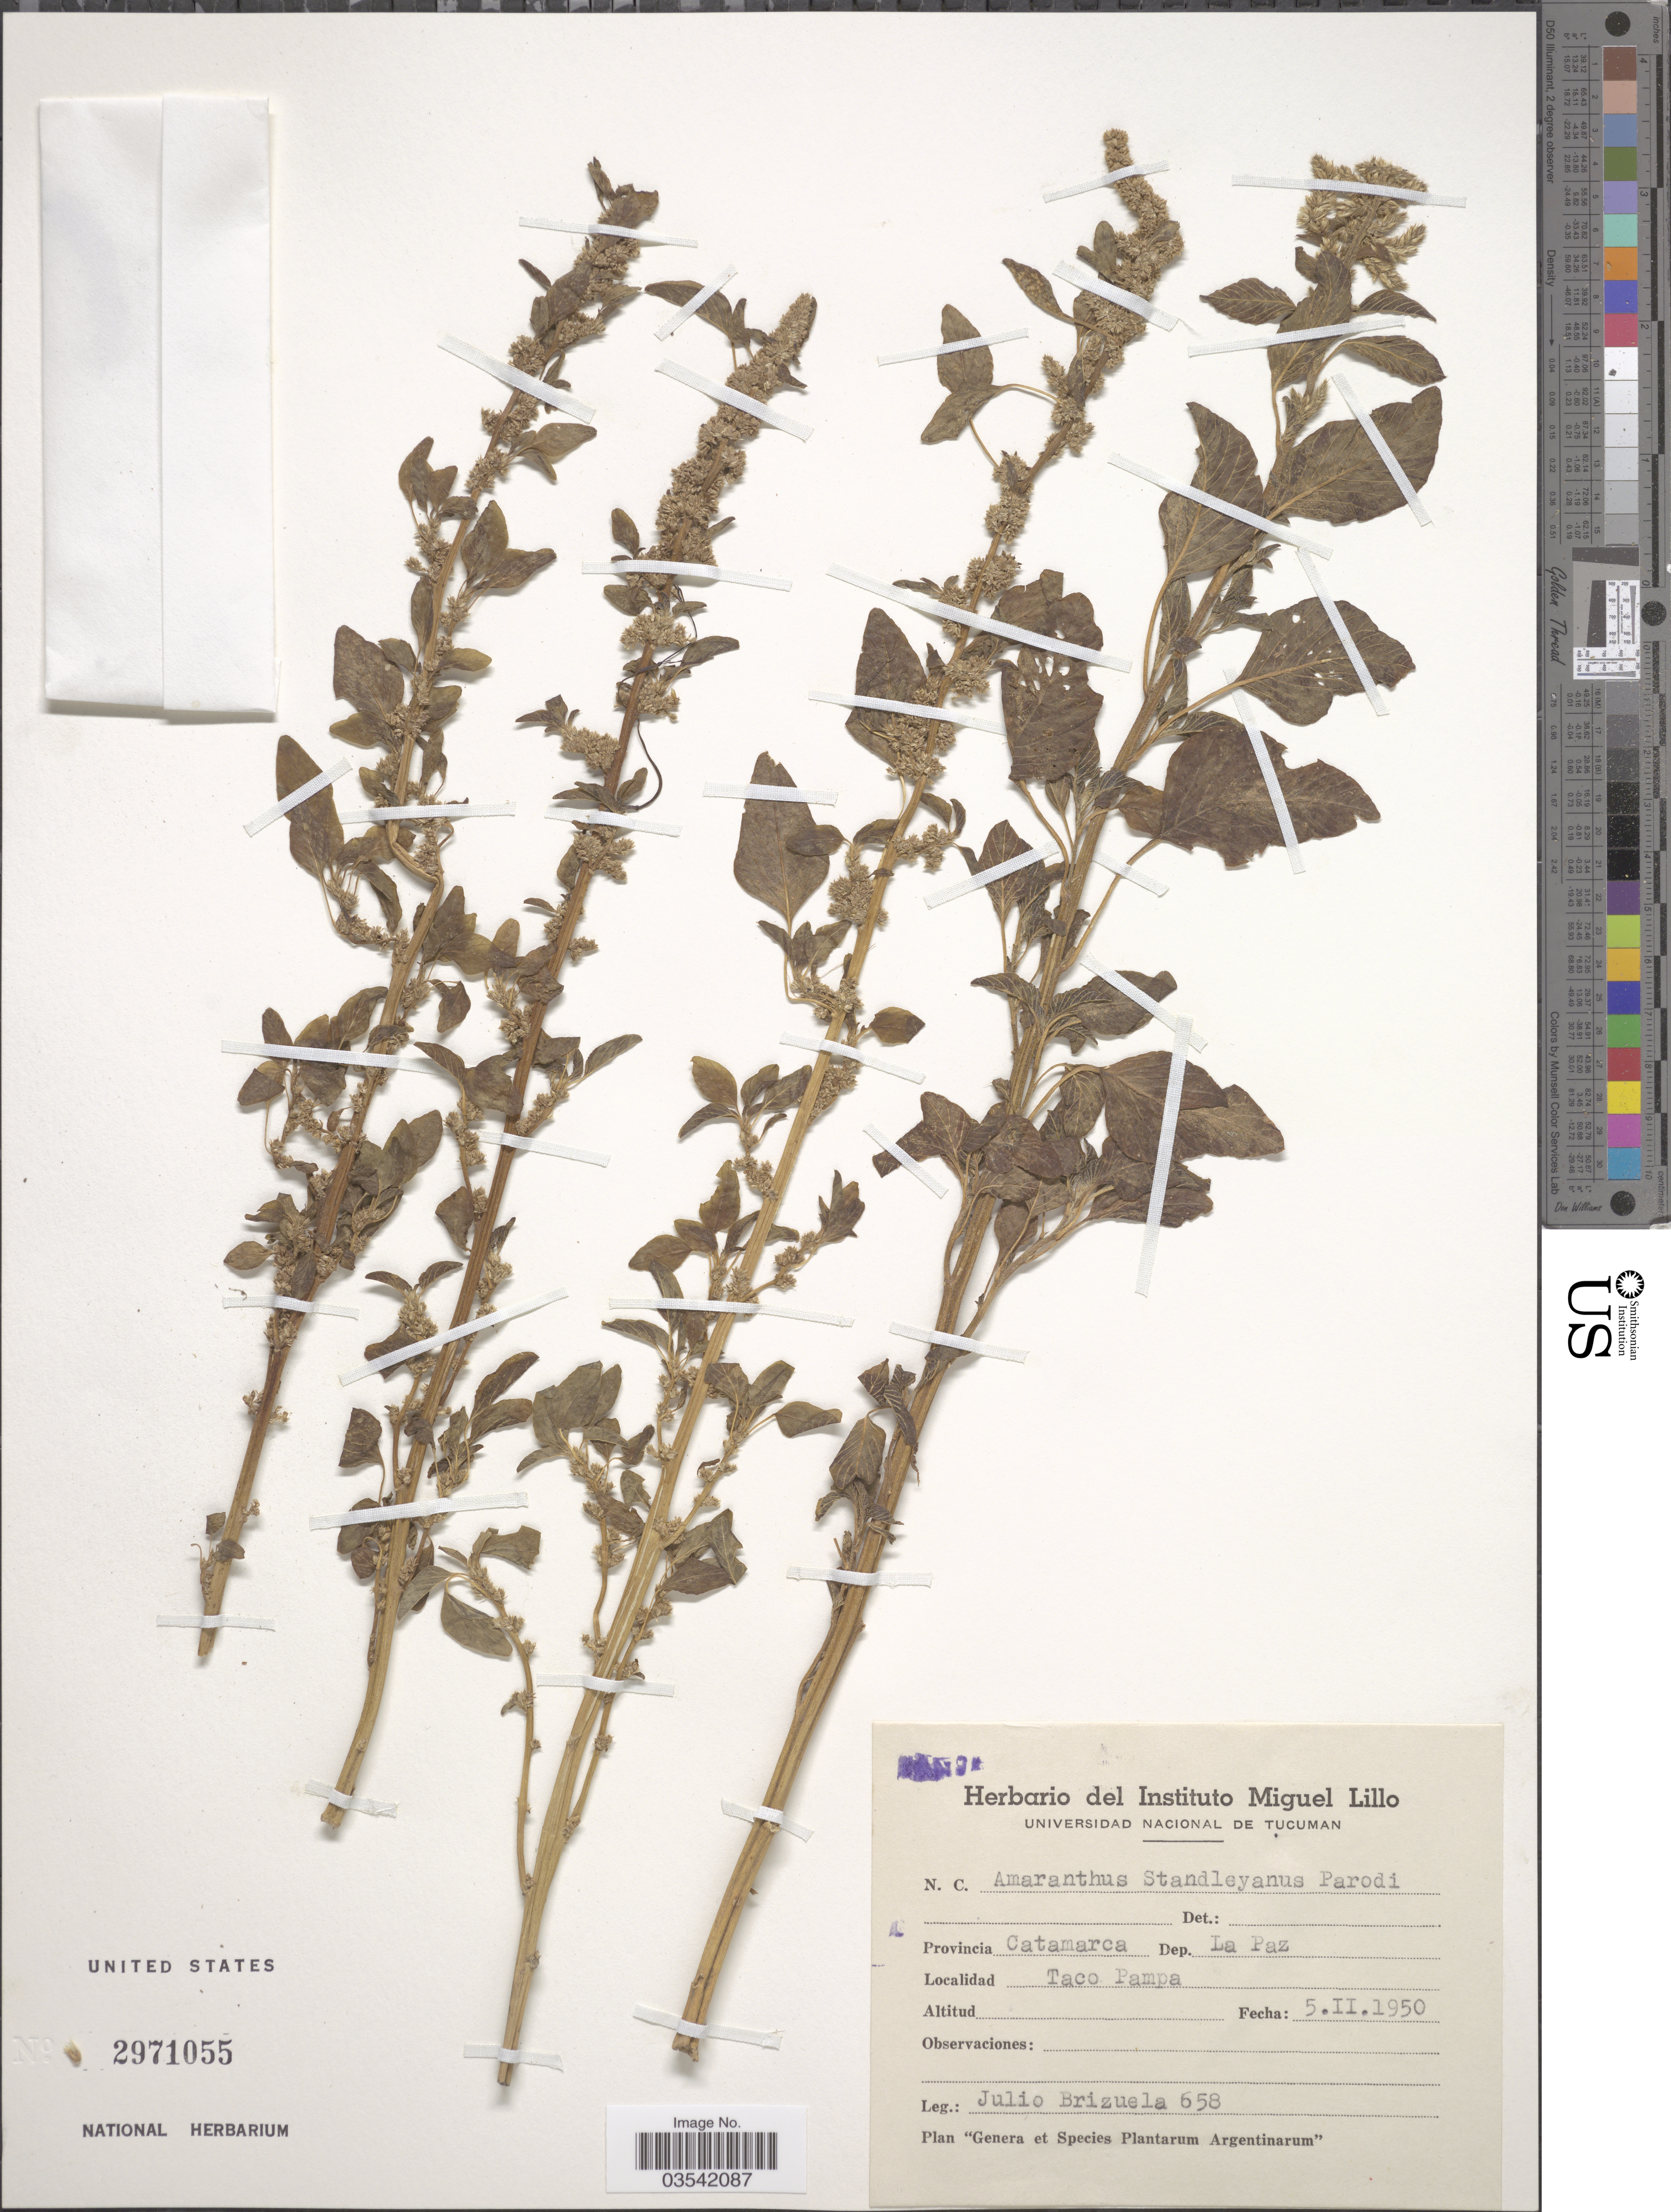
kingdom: Plantae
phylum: Tracheophyta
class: Magnoliopsida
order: Caryophyllales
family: Amaranthaceae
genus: Amaranthus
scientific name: Amaranthus standleyanus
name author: Parodi ex Covas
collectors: J. Brizuela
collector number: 658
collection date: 1950-02-05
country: Argentina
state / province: Catamarca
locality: Dep. La Paz. Taco Pampa.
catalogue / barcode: US 2971055